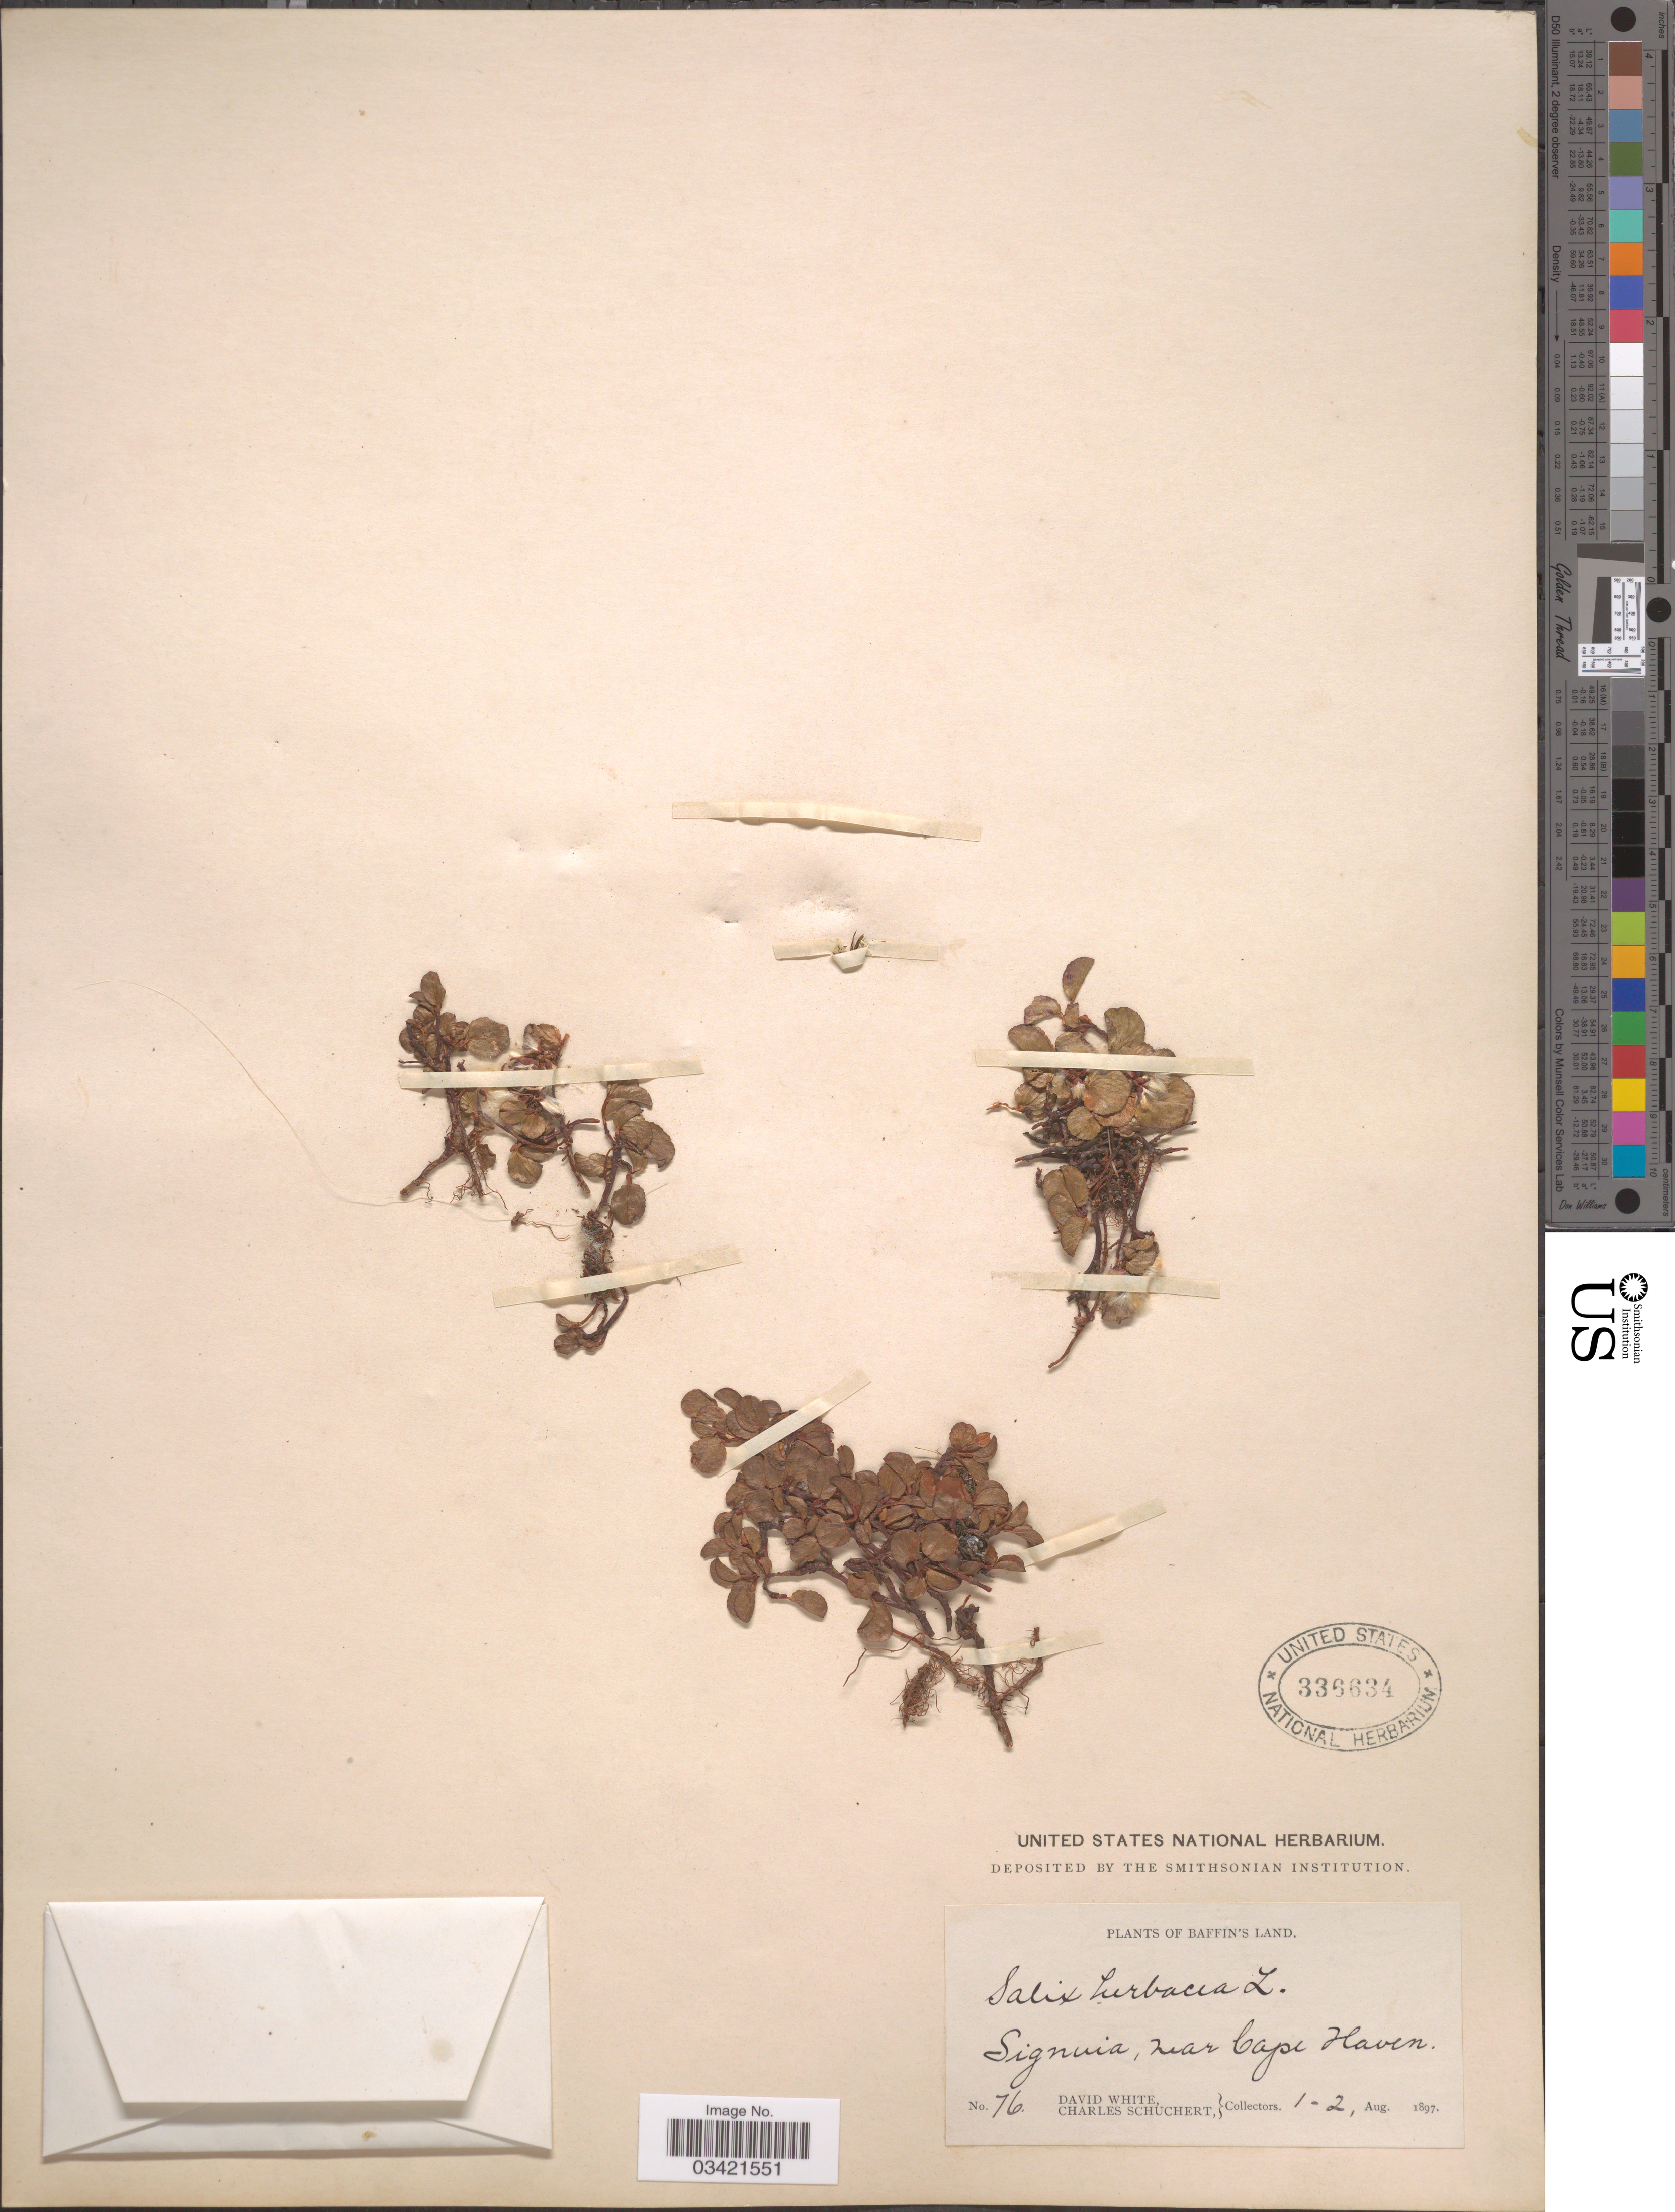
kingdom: Plantae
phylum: Tracheophyta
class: Magnoliopsida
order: Malpighiales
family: Salicaceae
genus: Salix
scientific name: Salix herbacea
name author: L.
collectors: D. White & C. Schuchert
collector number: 76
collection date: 1897-08-01/1897-08-02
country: Canada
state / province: Nunavut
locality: Baffin's Land. Signuia, near Cape Haven.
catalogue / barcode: US 336634